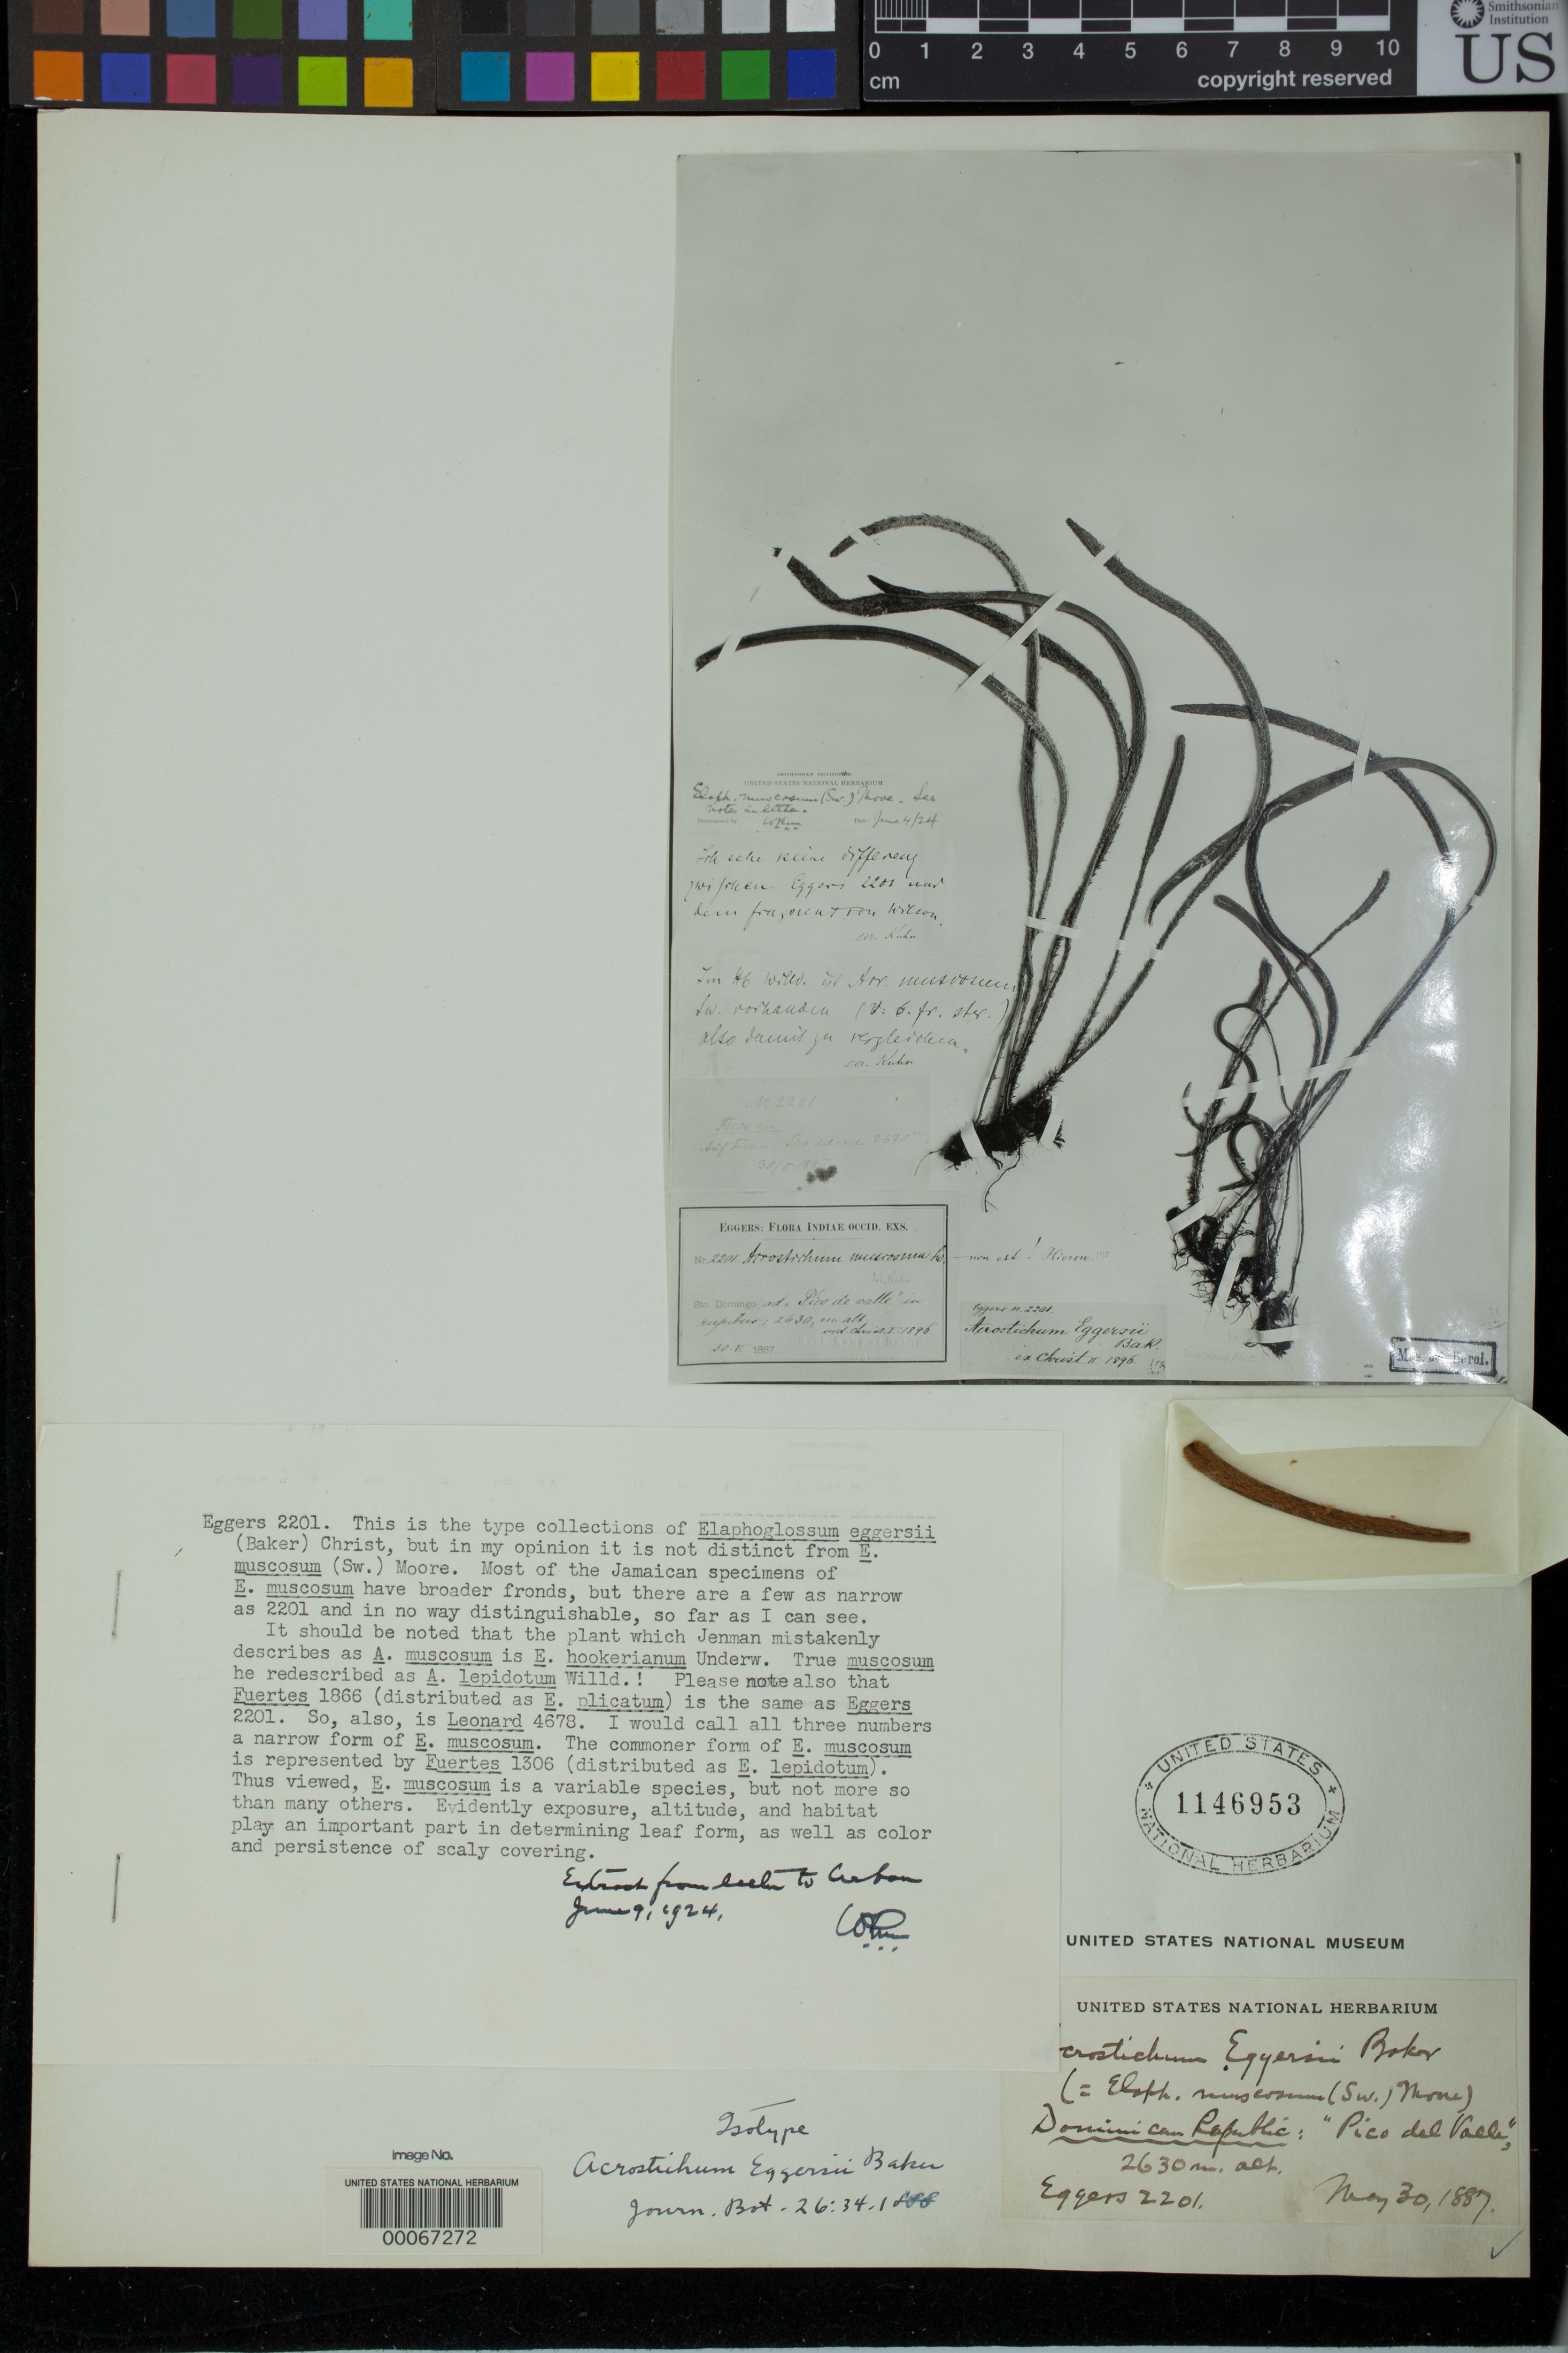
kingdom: Plantae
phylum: Tracheophyta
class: Polypodiopsida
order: Polypodiales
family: Pteridaceae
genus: Acrostichum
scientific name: Acrostichum eggersii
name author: Baker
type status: Type Collection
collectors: H. F. A. von Eggers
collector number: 2201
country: Dominican Republic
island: Hispaniola Island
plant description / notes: Photograph and fragmentary material of type specimen ex herb. Berlin.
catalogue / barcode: US 1146953